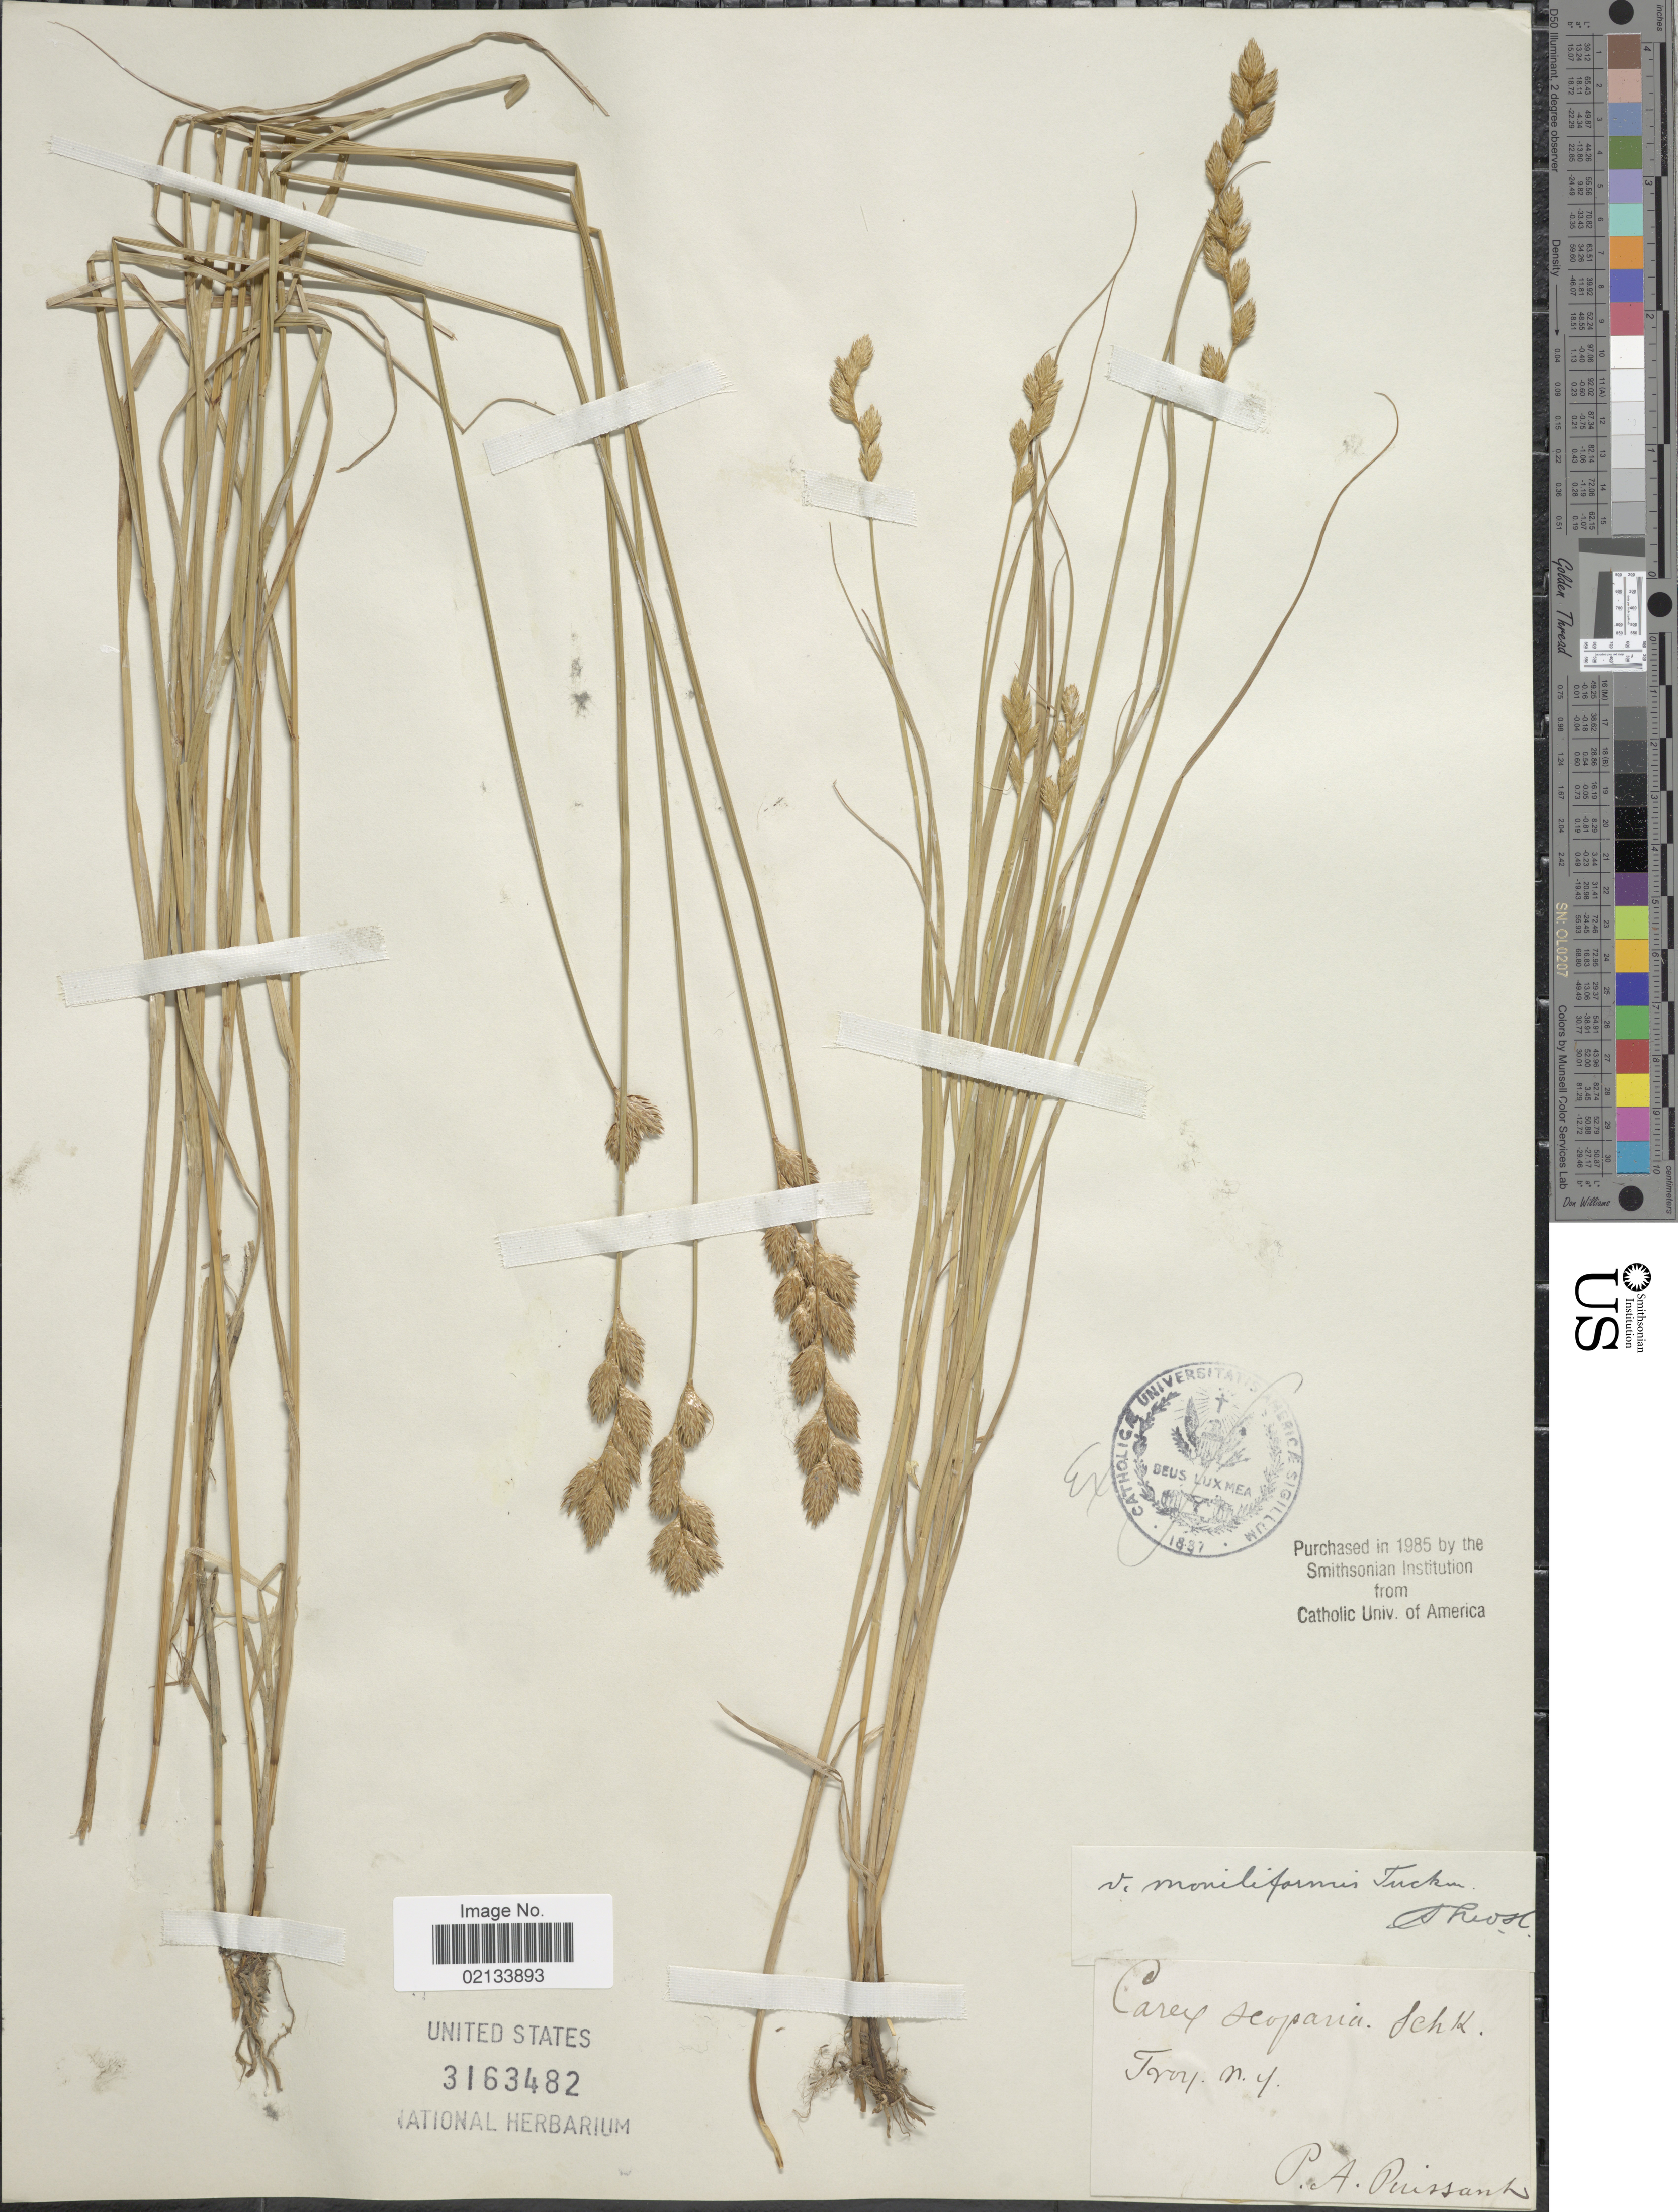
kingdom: Plantae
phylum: Tracheophyta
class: Liliopsida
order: Poales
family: Cyperaceae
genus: Carex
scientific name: Carex scoparia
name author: Schkuhr ex Willd.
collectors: P. Puissant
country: United States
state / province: New York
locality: Troy.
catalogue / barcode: US 3163482